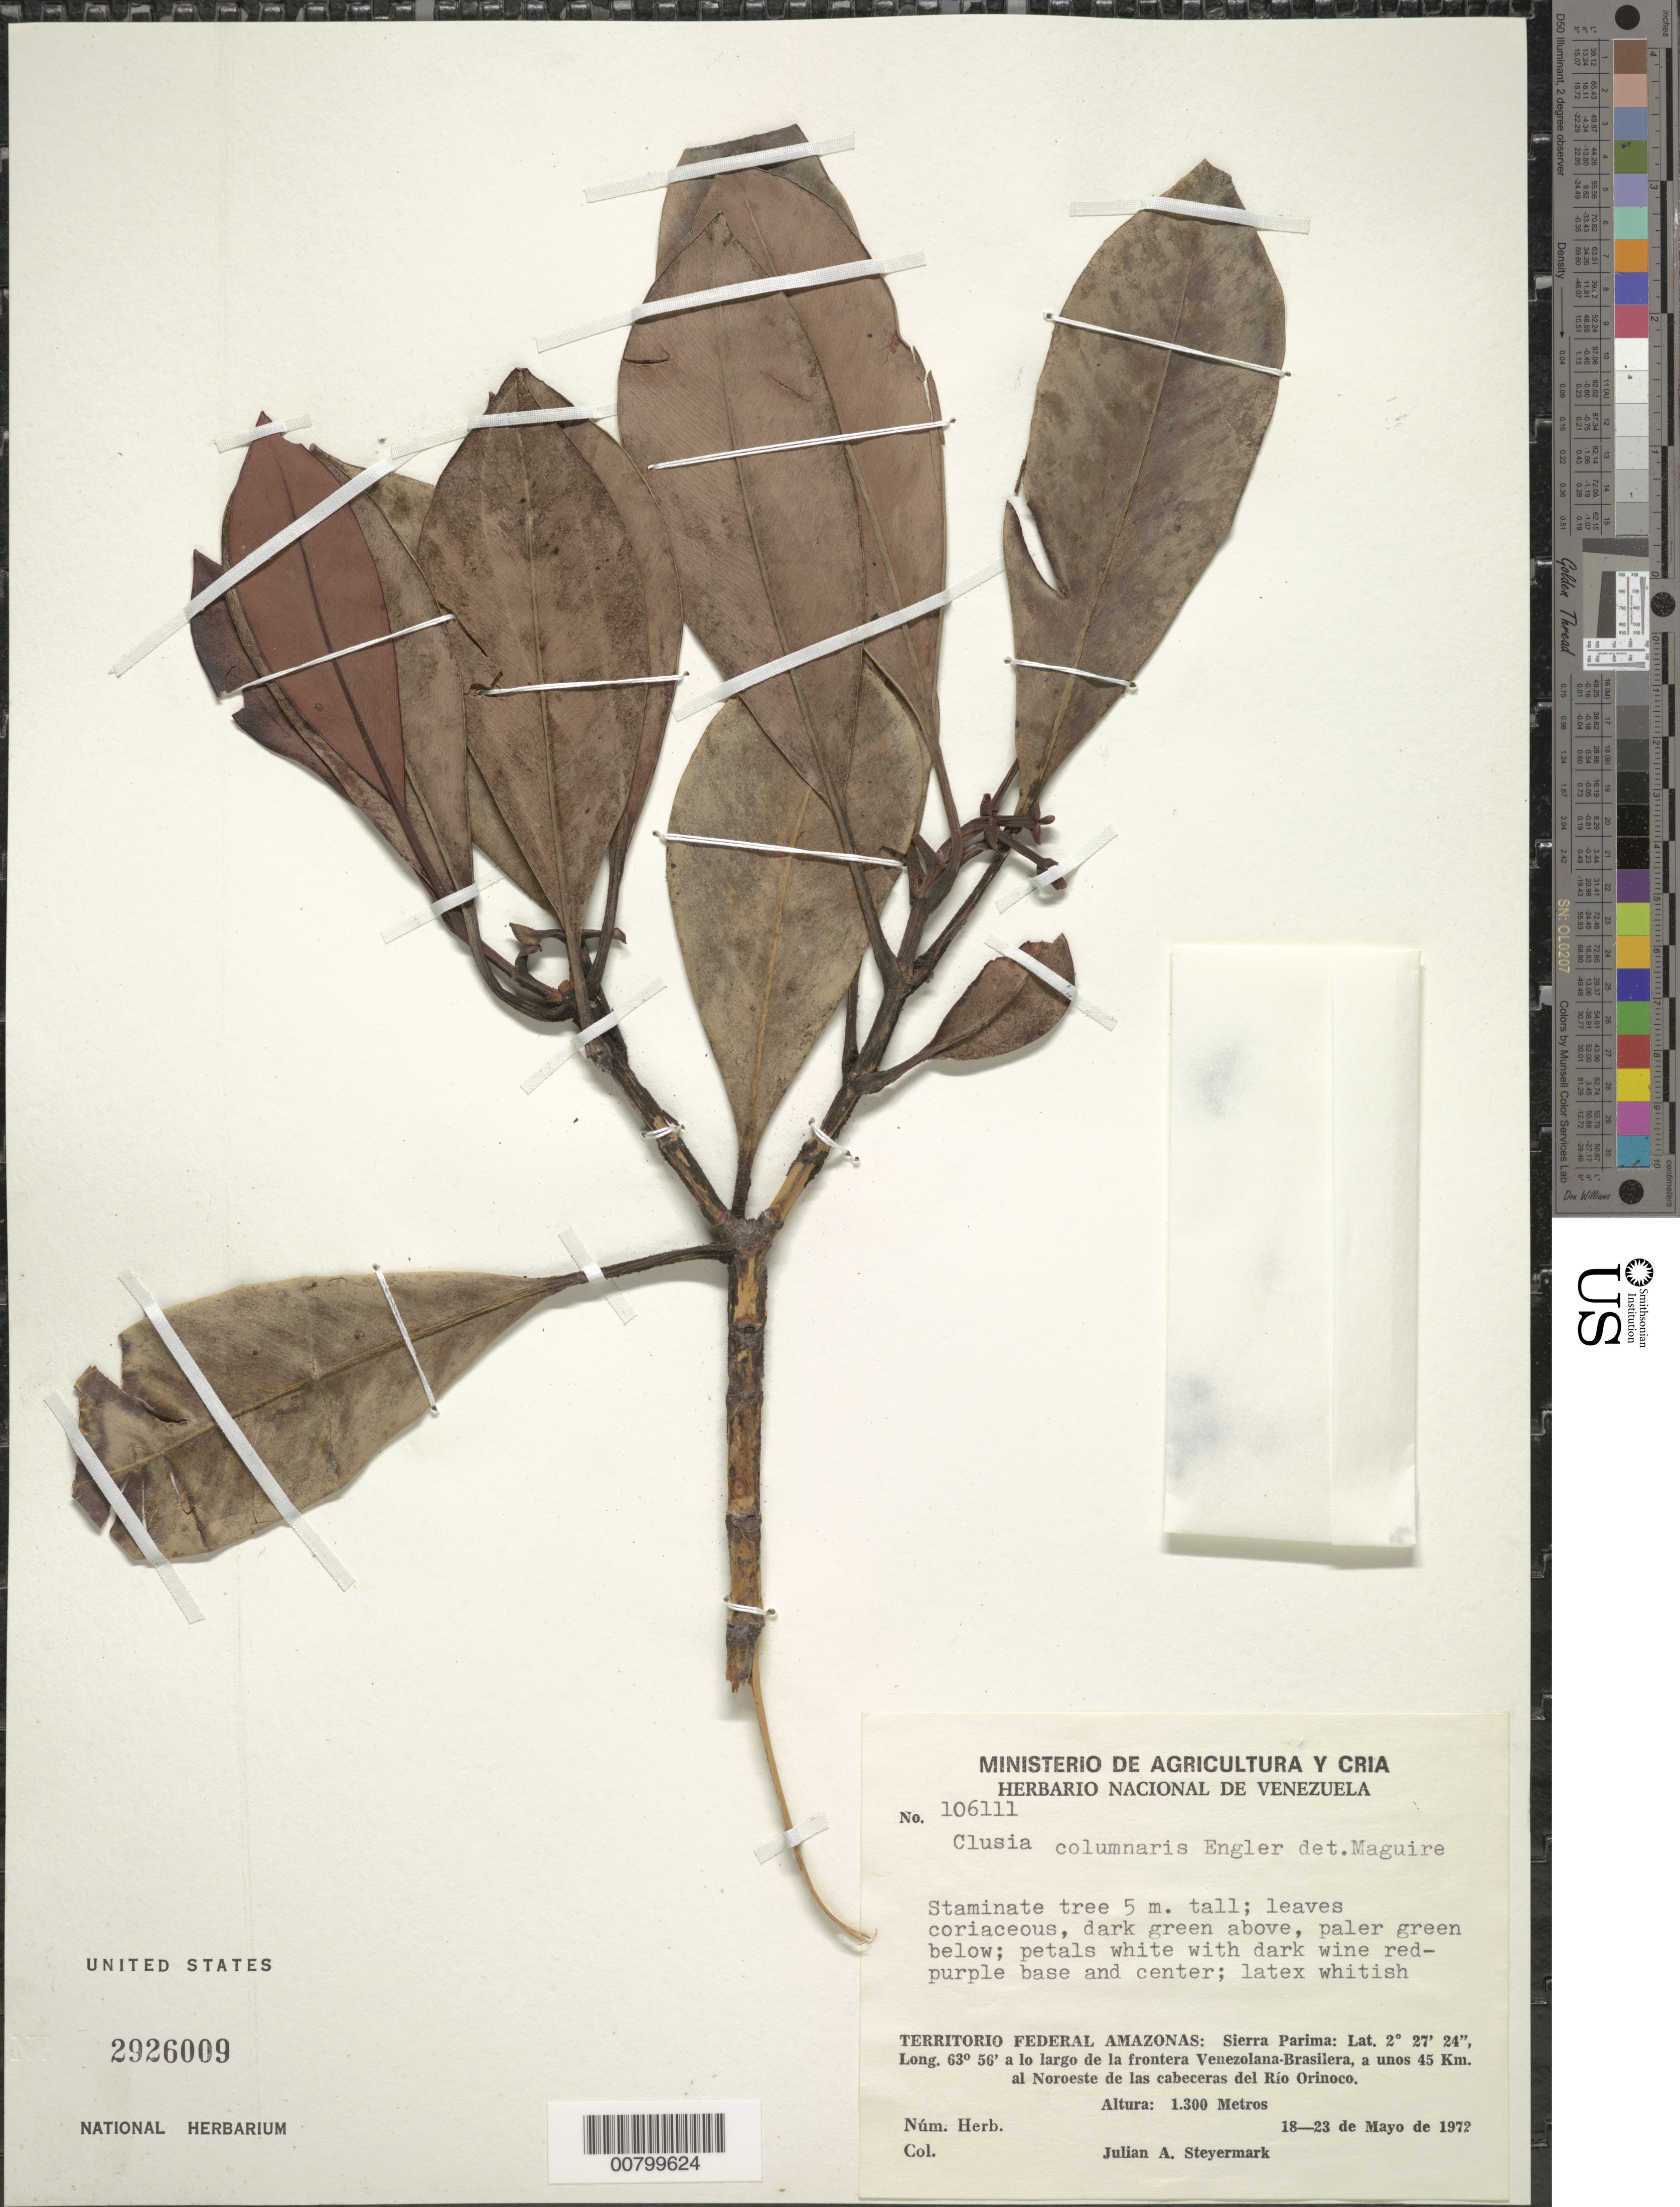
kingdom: Plantae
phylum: Tracheophyta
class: Magnoliopsida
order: Malpighiales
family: Clusiaceae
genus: Clusia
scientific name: Clusia columnaris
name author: Engl.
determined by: Maguire, Bassett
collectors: J. Steyermark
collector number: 106111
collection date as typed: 18-May-72 to 23-May-72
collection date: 1972-05-18/1972-05-23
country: Venezuela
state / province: Amazonas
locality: Sierra Parima, la frontera Venezolana-Brasilera, a unos 45 km al noroeste de las cabeceras del Río Orinoco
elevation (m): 1300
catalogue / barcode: US 2926009